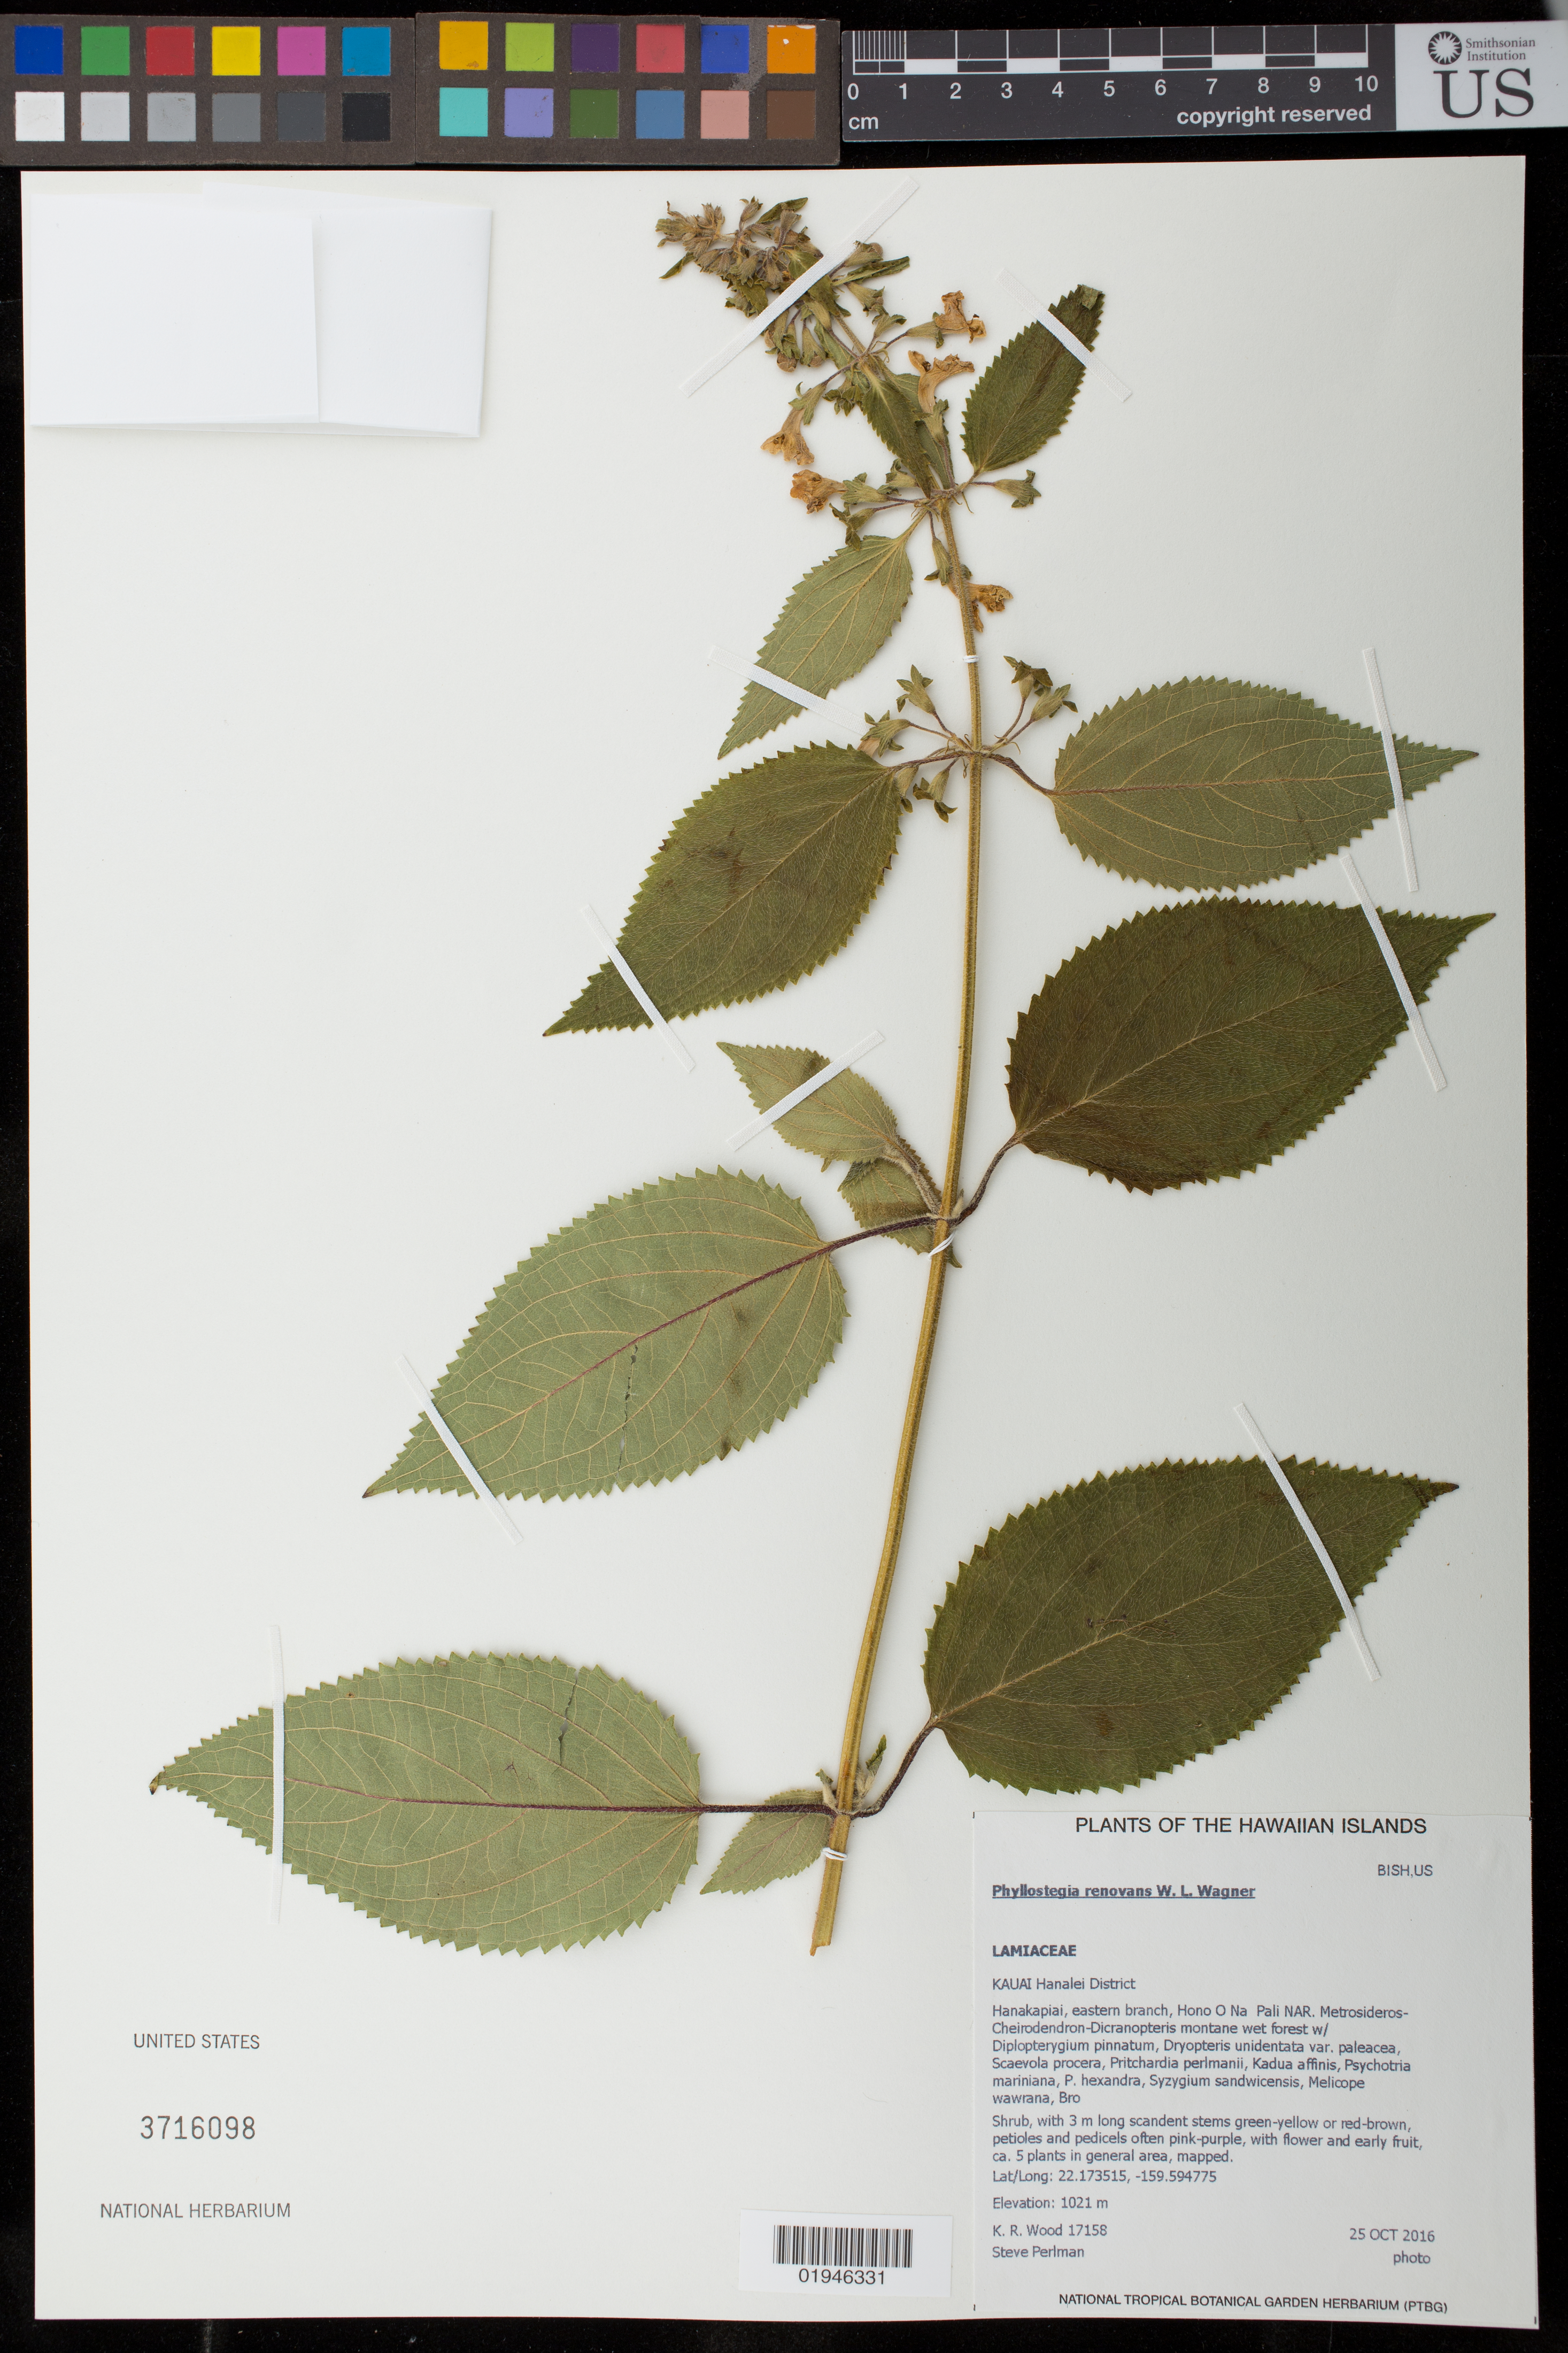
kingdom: Plantae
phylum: Tracheophyta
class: Magnoliopsida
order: Lamiales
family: Lamiaceae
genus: Phyllostegia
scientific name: Phyllostegia renovans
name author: W.L. Wagner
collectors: K. R. Wood & S. P. Perlman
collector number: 17158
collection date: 2016-10-25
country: United States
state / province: Hawaii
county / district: Kauai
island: Kaua'i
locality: Hanalei District, Hanakapiai, eastern branch, Hono O Na Pali NAR.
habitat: Montane wet forest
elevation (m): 1021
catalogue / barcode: US 3716098